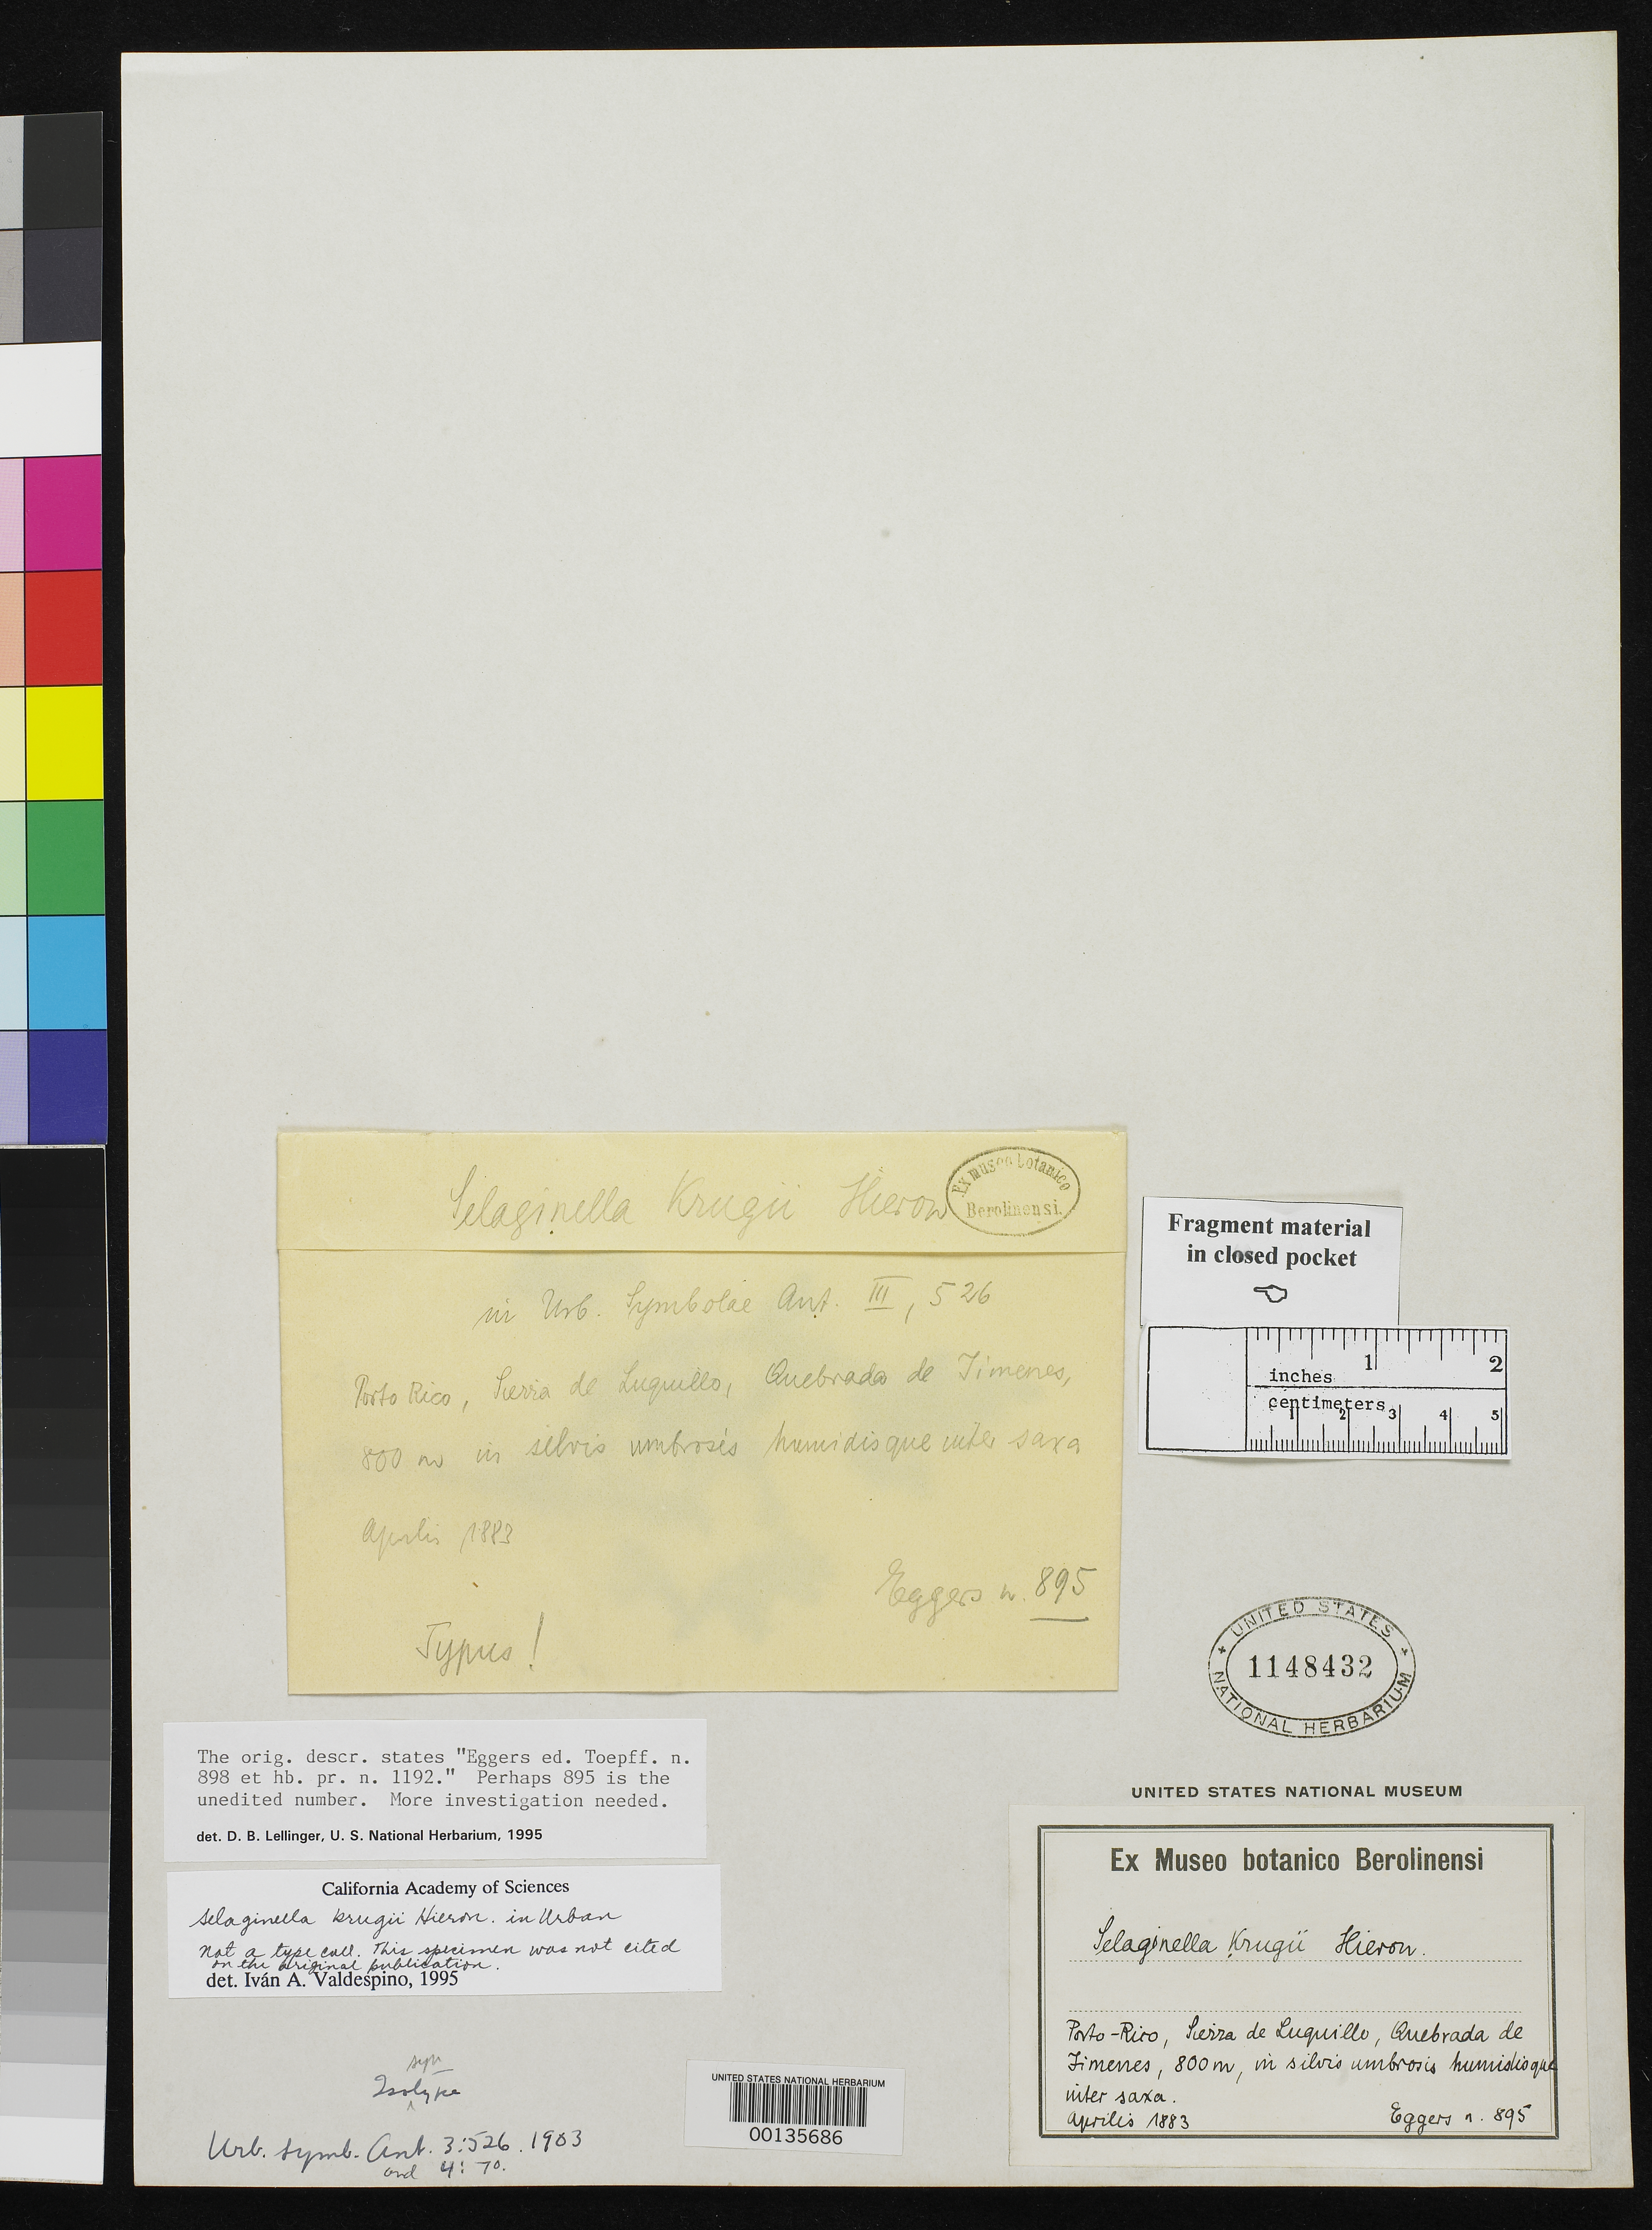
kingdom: Plantae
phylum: Tracheophyta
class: Lycopodiopsida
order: Selaginellales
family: Selaginellaceae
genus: Selaginella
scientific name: Selaginella krugii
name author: Hieron. in Urb.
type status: Possible Syntype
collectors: H. F. A. von Eggers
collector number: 895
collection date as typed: Apr 1883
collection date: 1883-04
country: Puerto Rico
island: Greater Antilles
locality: Sierra de Luquillo, Quebrada de Jimenes.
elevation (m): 800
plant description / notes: Probably original material but dubiously a type. Protologue cites Eggers 898; possible citation (or label numbering) error?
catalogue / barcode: US 1148432